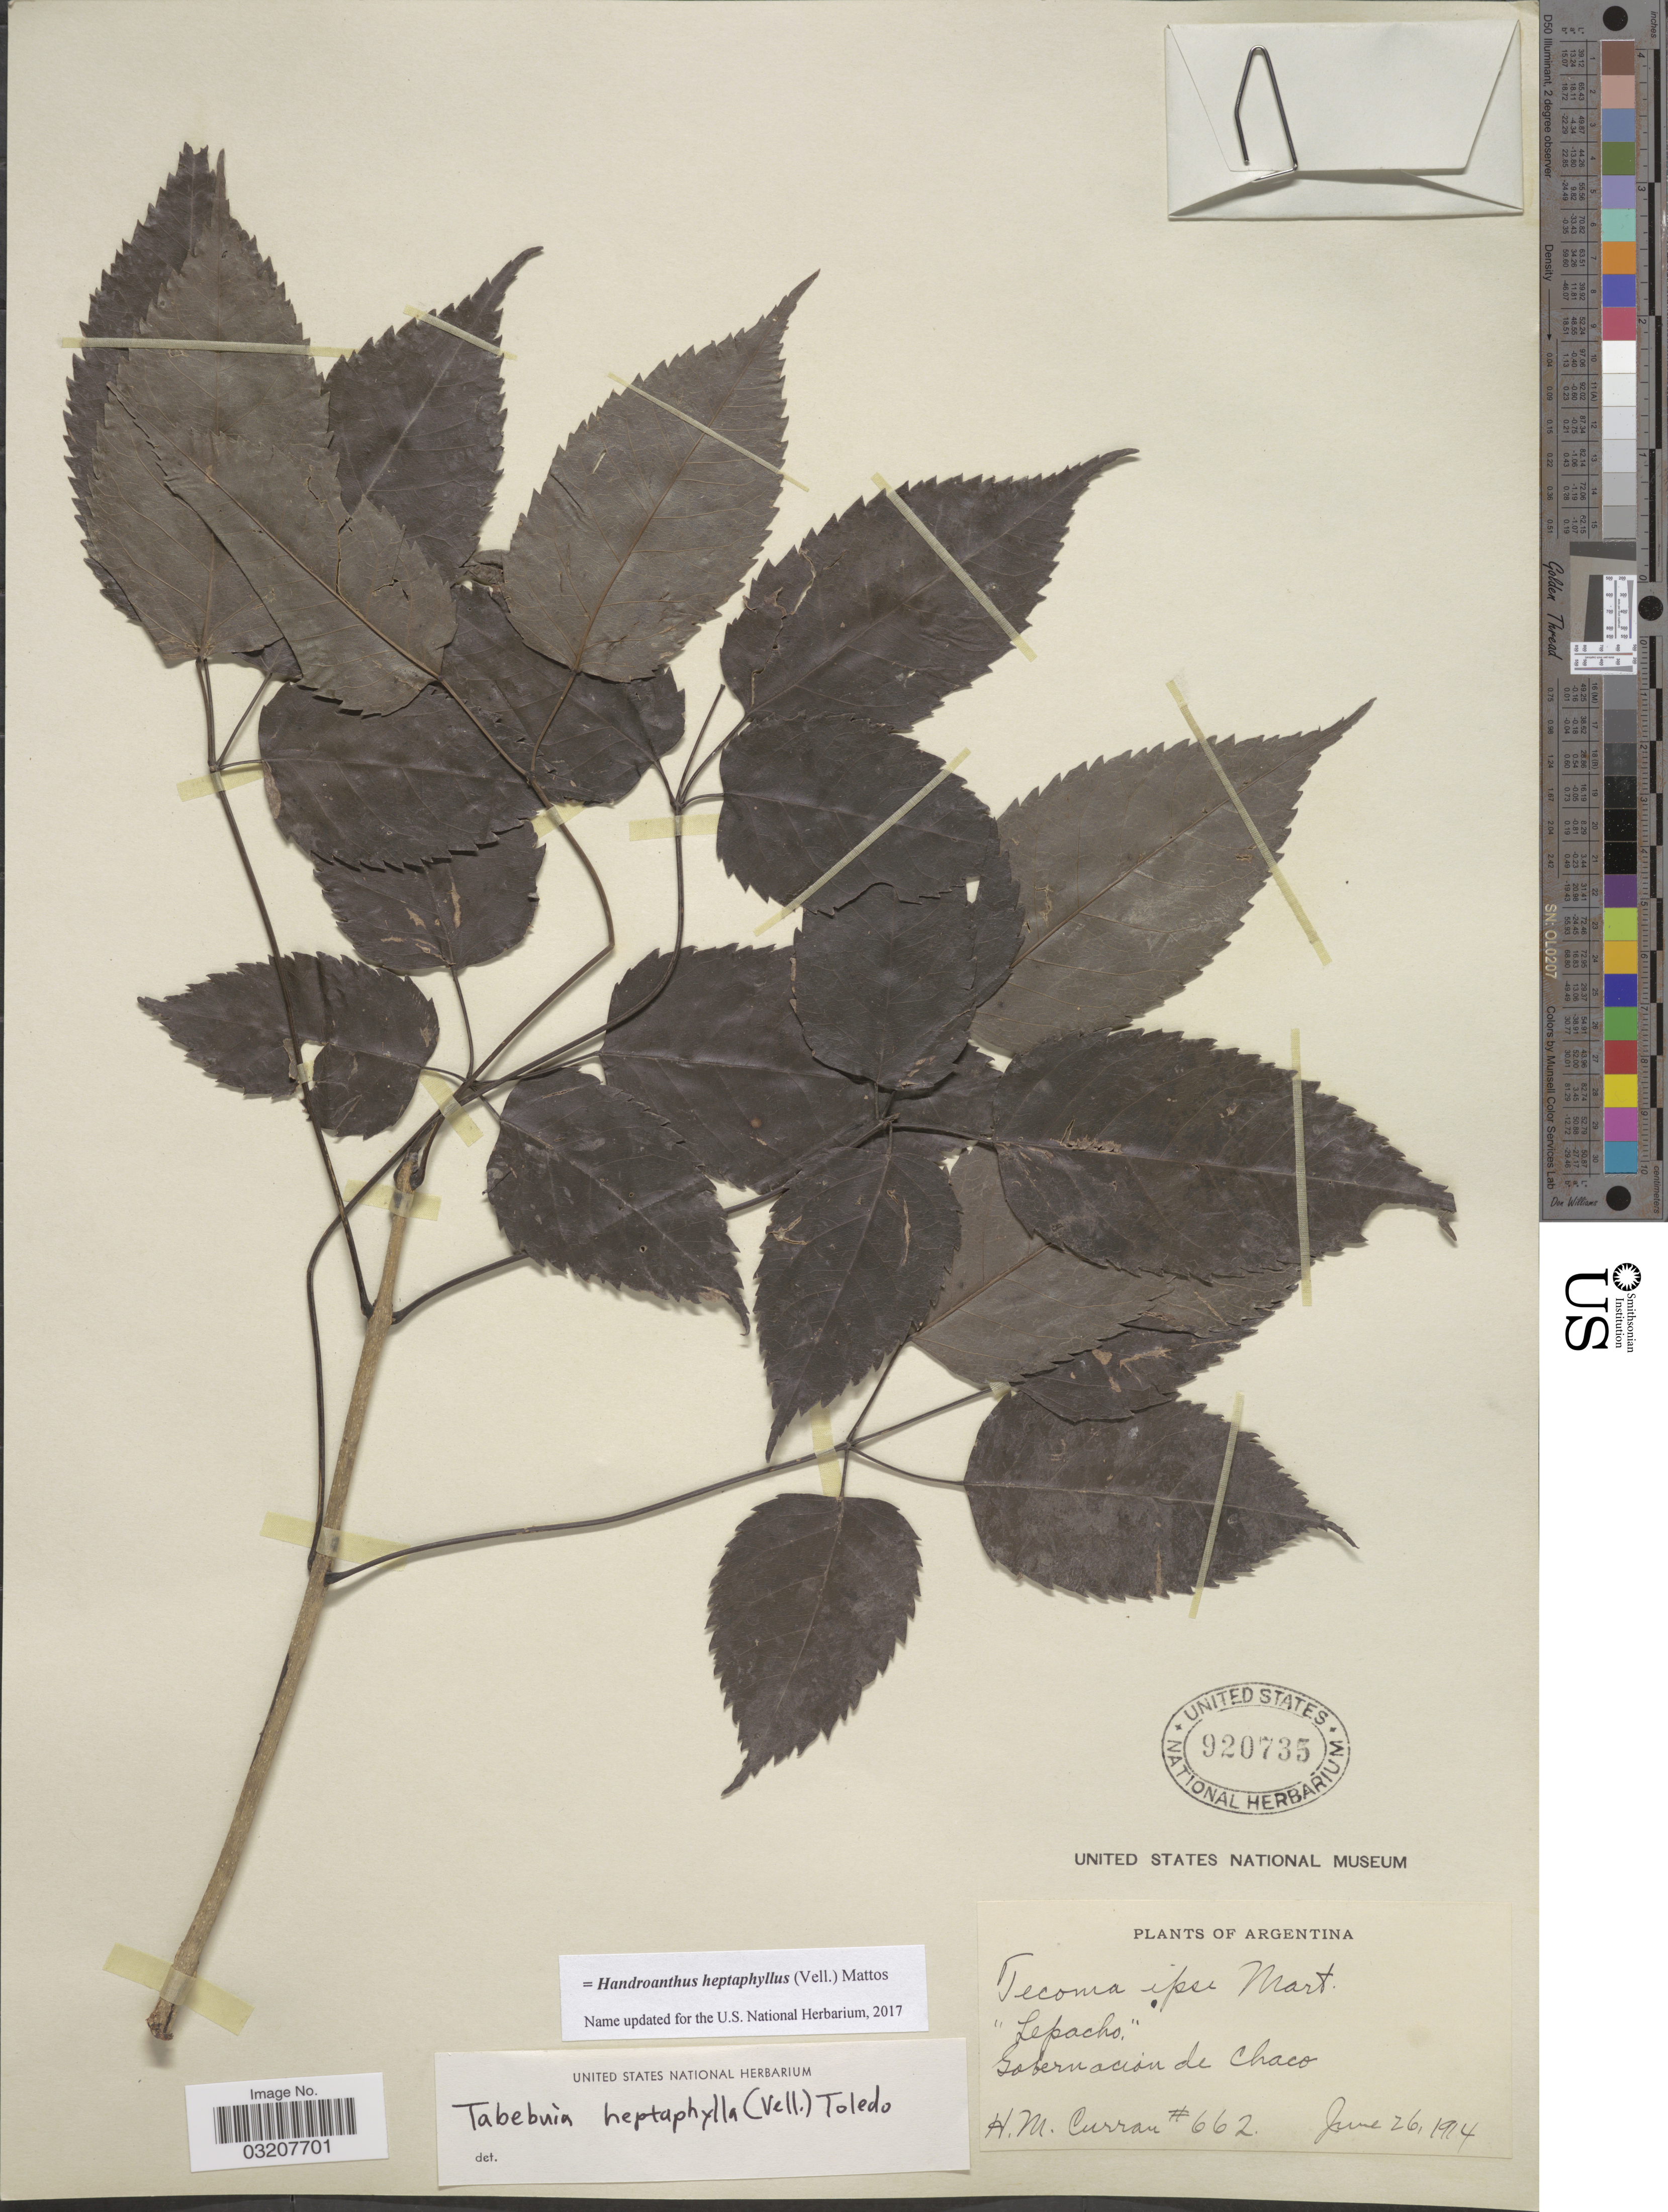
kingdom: Plantae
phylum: Tracheophyta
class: Magnoliopsida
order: Lamiales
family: Bignoniaceae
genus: Handroanthus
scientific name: Handroanthus heptaphyllus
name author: (Vell.) Mattos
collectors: H. M. Curran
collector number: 662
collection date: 1914-06-26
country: Argentina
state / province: Chaco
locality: Gobernacion de Chaco.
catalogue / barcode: US 920735